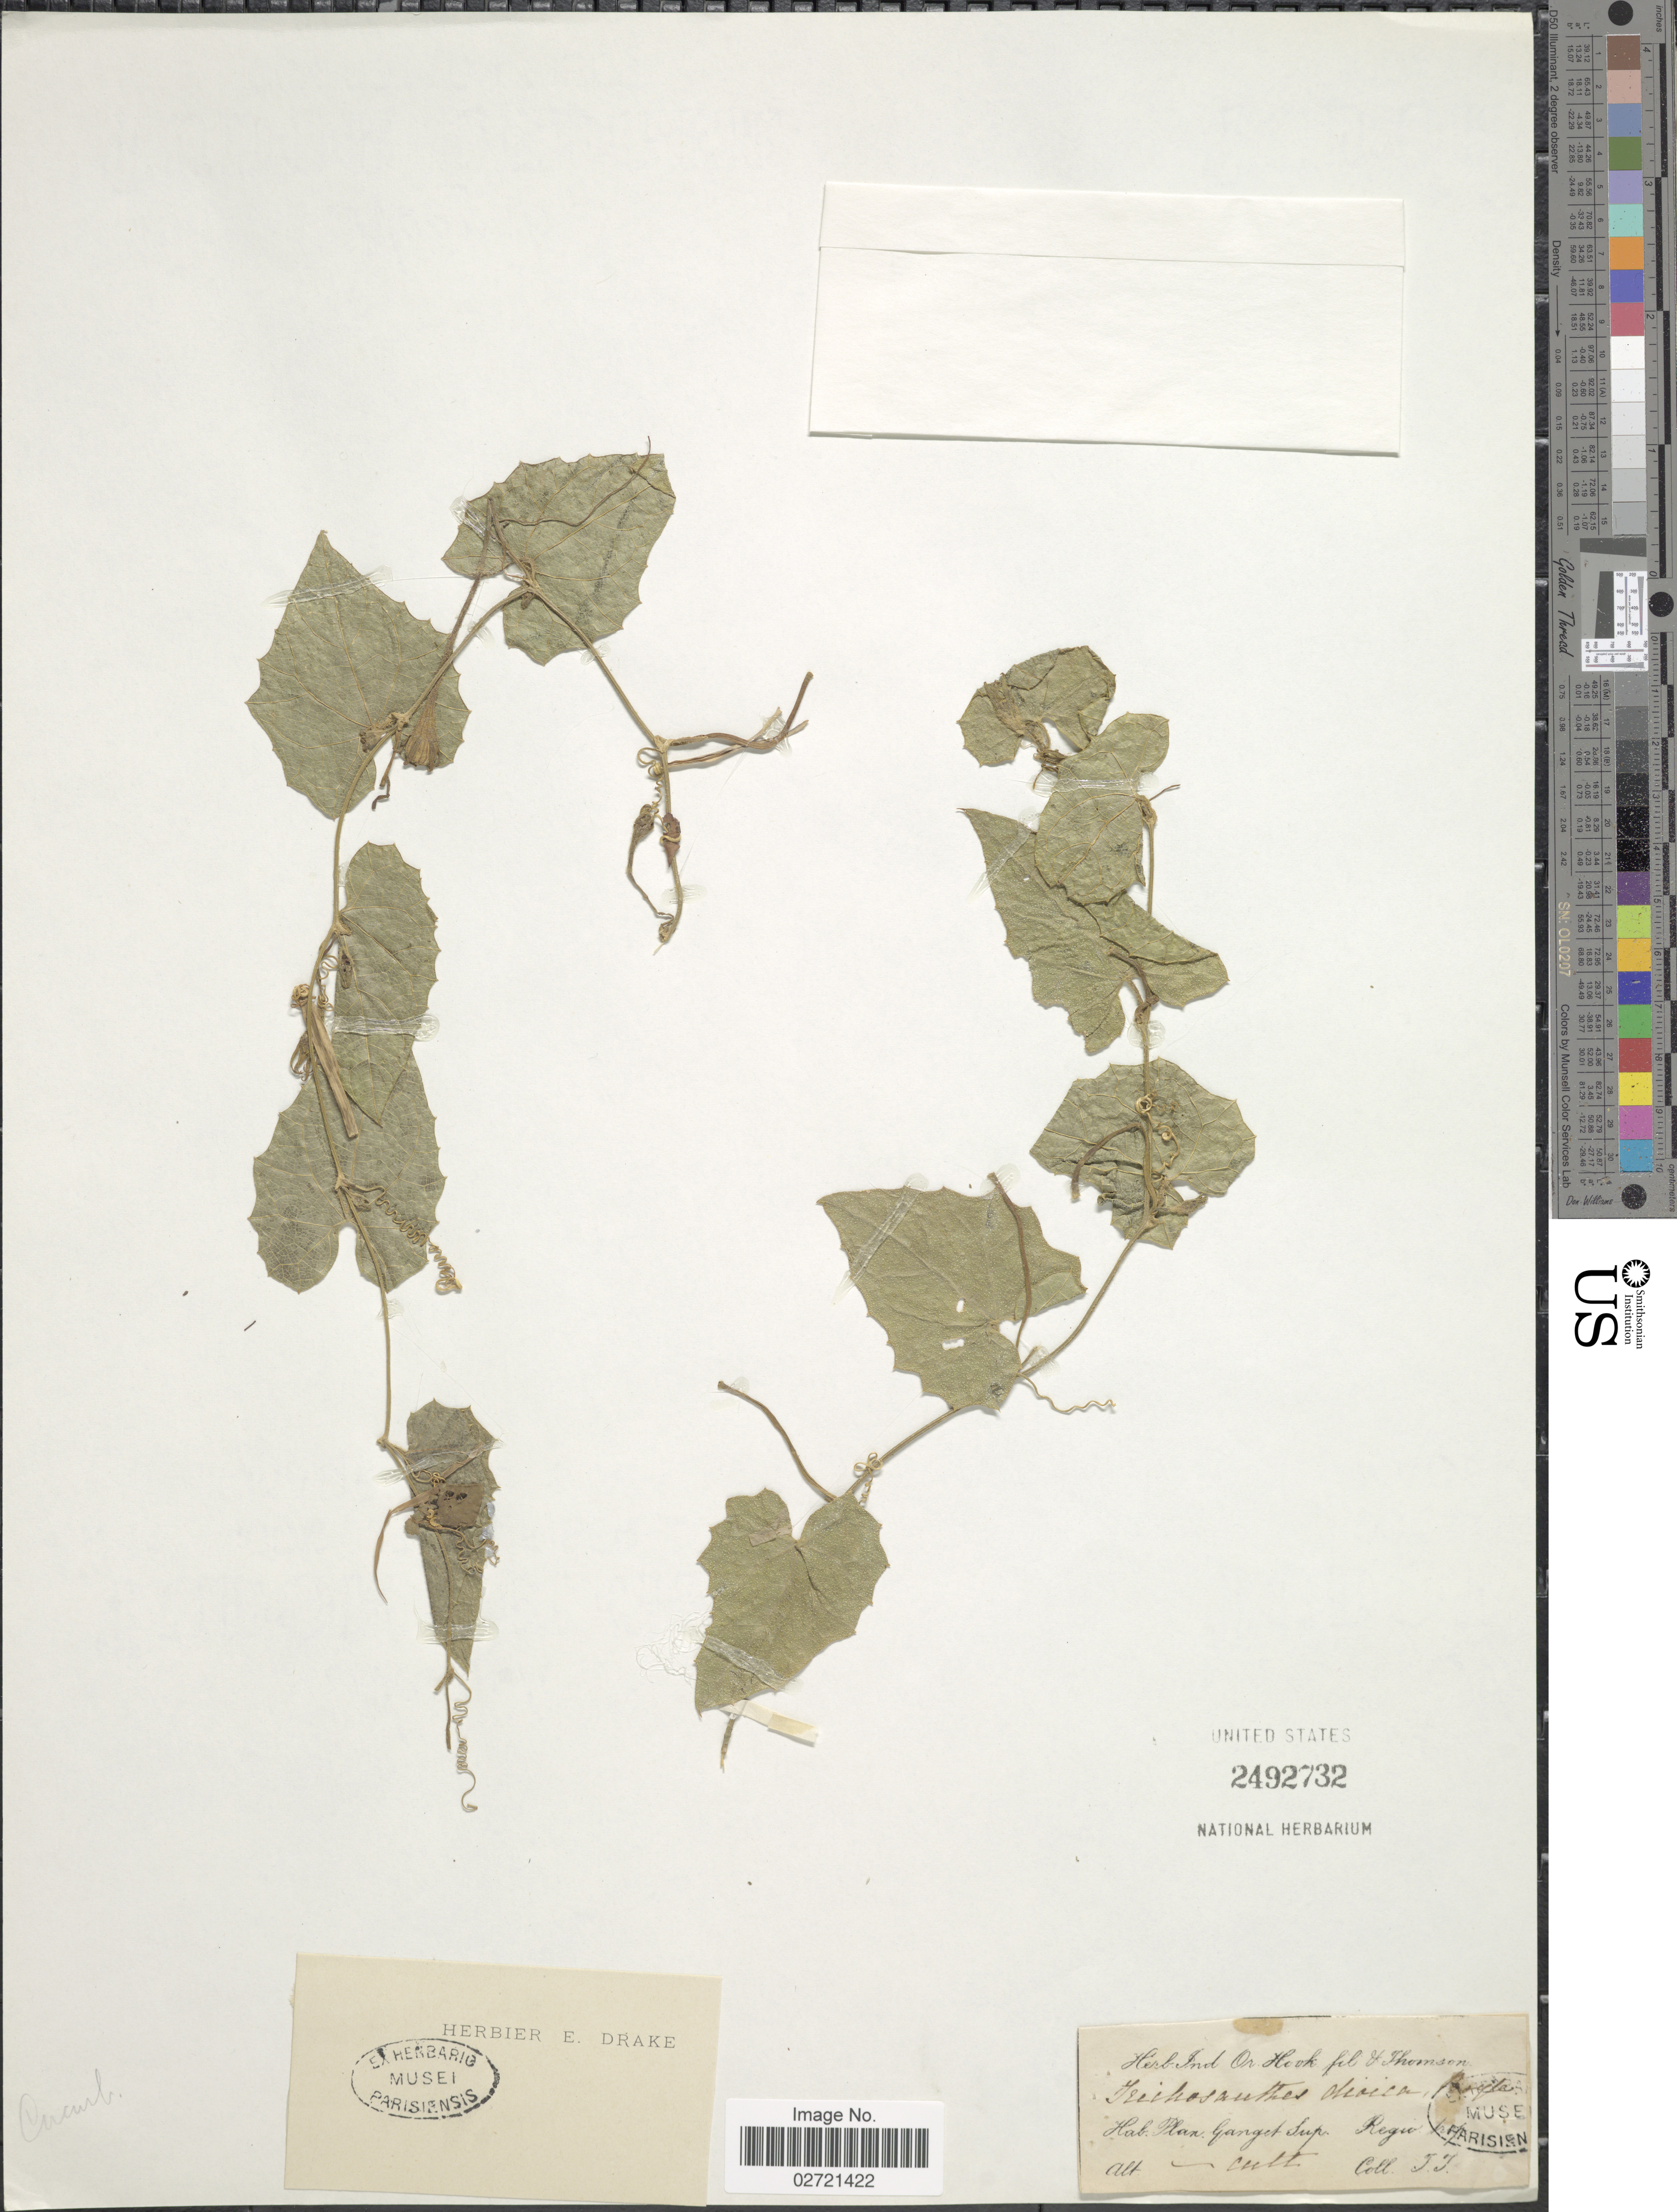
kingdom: Plantae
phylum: Tracheophyta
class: Magnoliopsida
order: Cucurbitales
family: Cucurbitaceae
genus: Trichosanthes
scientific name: Trichosanthes dioica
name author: Roxb.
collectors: T. Thomson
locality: Plan. Ganget Sup., Regio trop.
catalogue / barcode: US 2492732